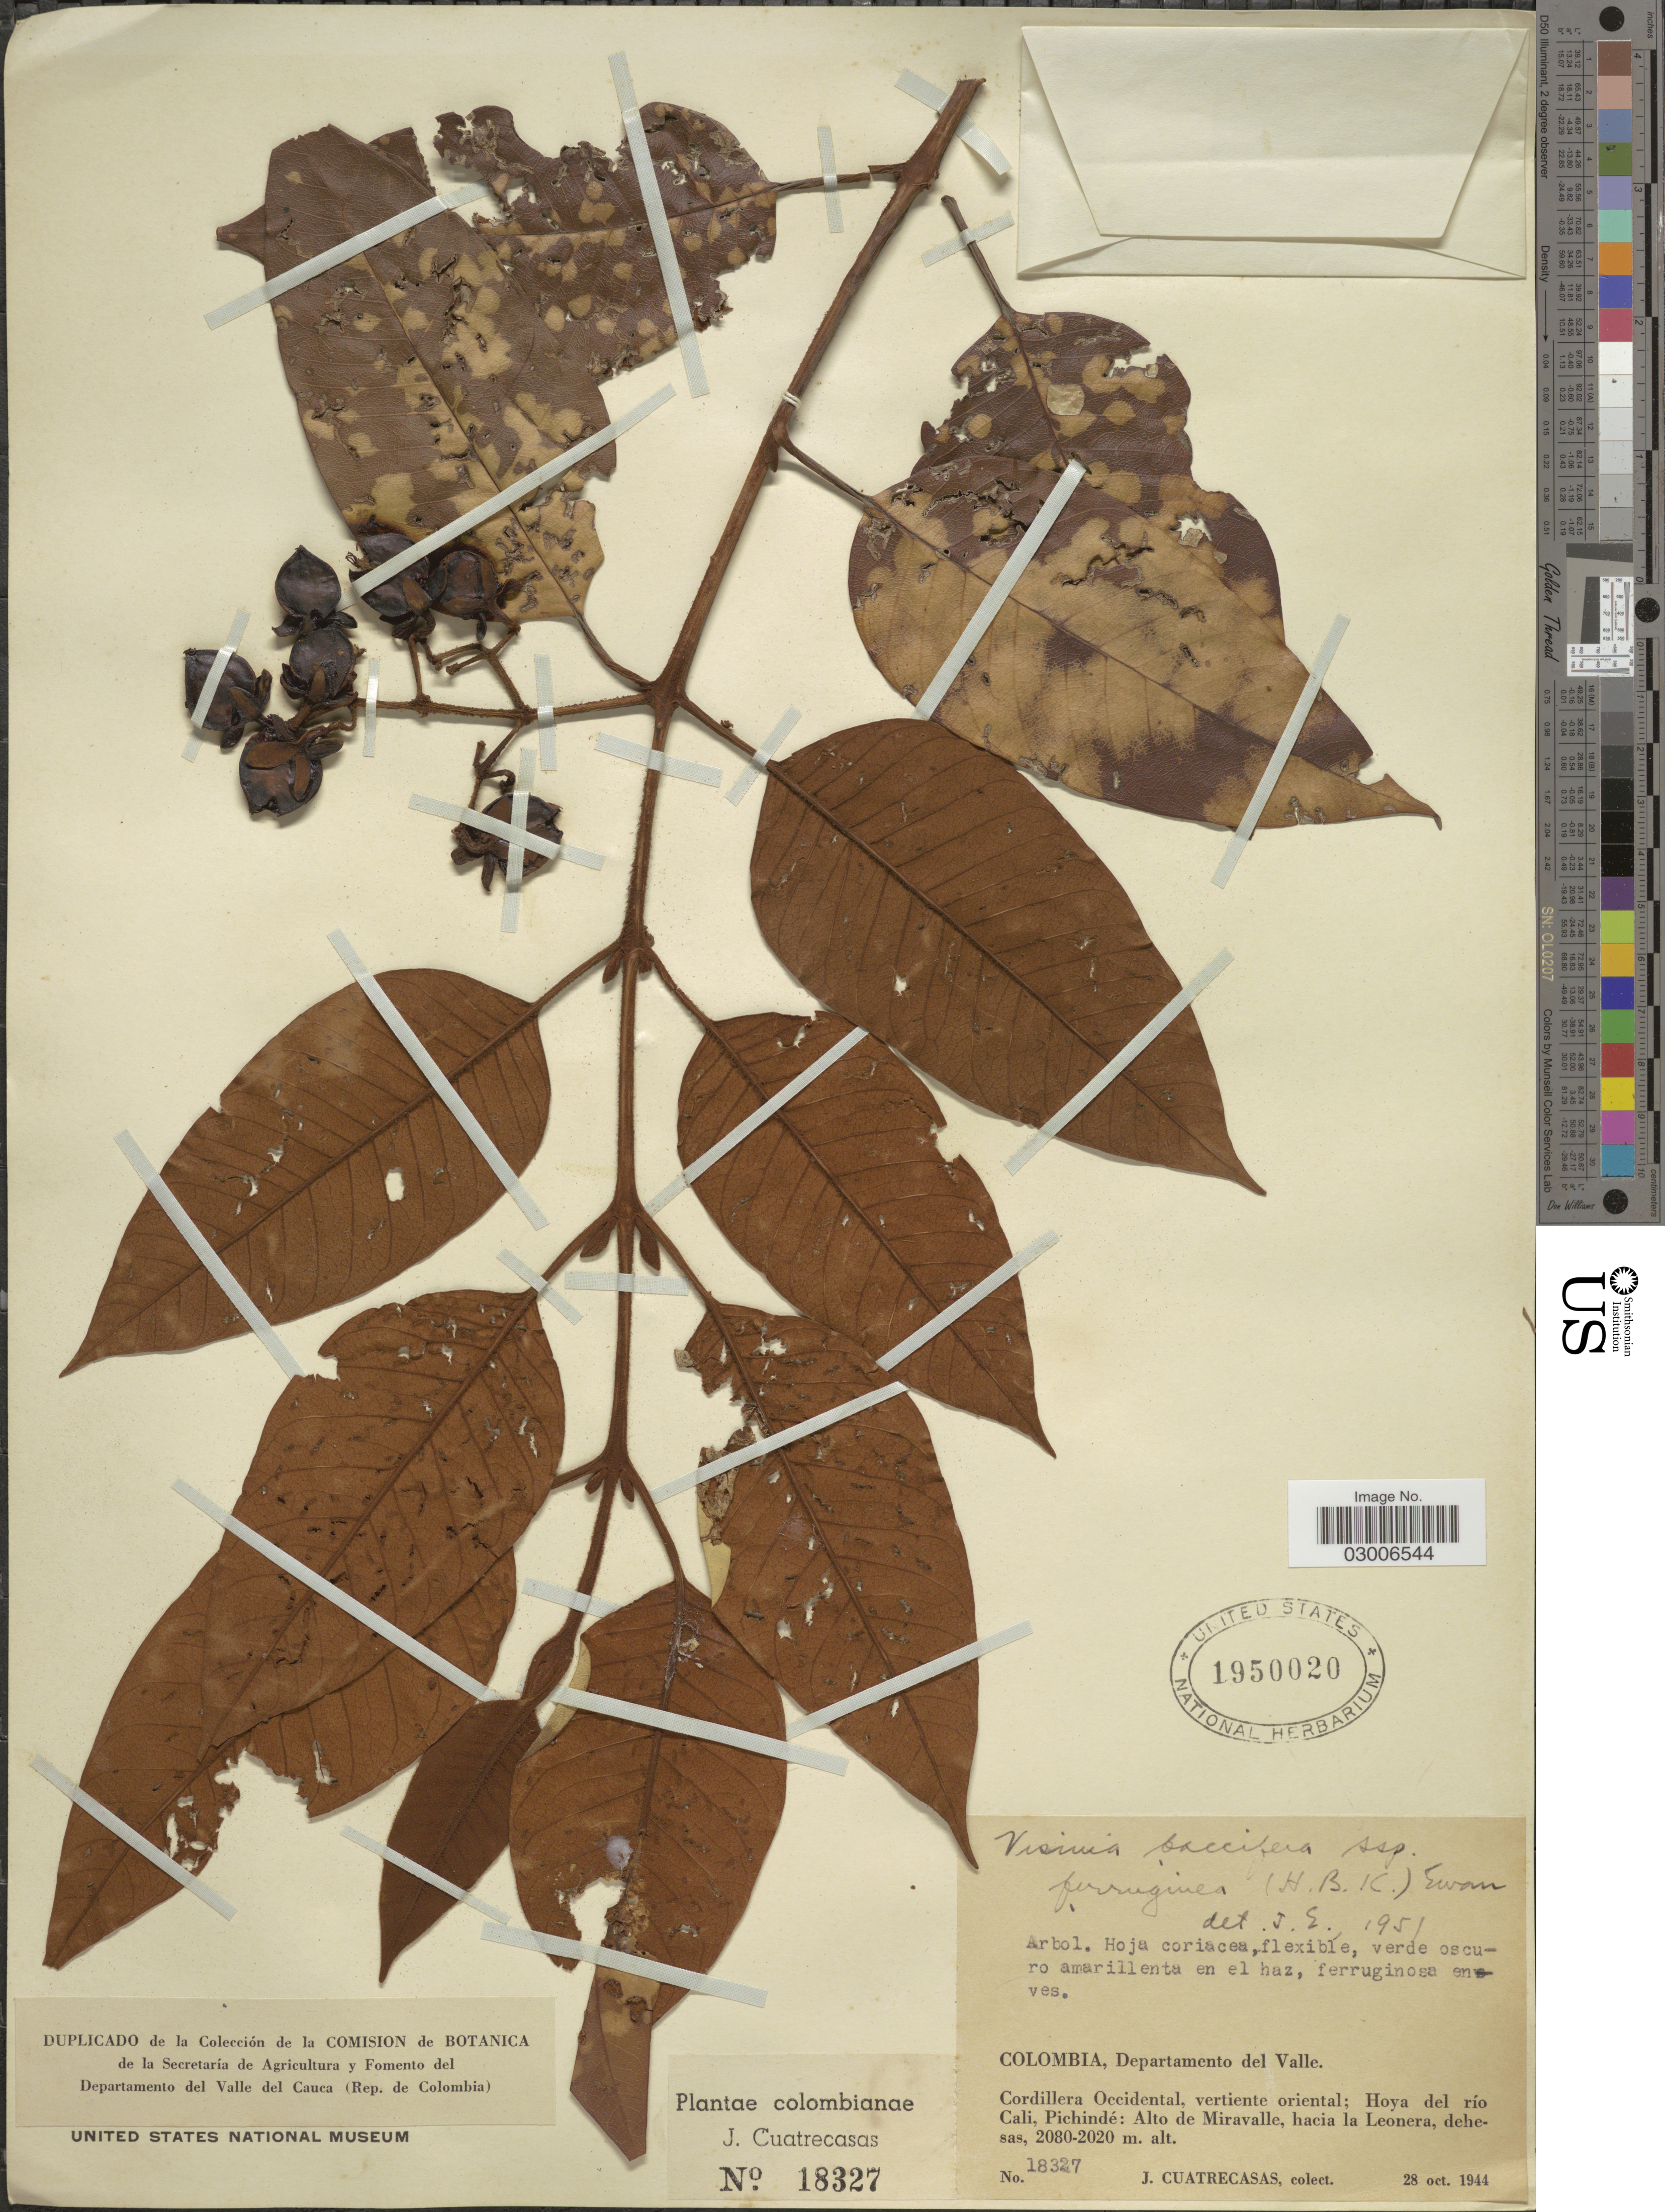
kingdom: Plantae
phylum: Tracheophyta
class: Magnoliopsida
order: Malpighiales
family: Hypericaceae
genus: Vismia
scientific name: Vismia baccifera subsp. ferruginea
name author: (Kunth) Ewan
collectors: J. Cuatrecasas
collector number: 18327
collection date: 1944-10-28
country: Colombia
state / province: Valle del Cauca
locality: Departamento del Valle, Cordillera Occidental, vertiente oriental; Hoya del río Cali, Pichindé: Alto de Miravalle, hacia la Leonera, dehesas.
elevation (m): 2020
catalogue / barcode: US 1950020